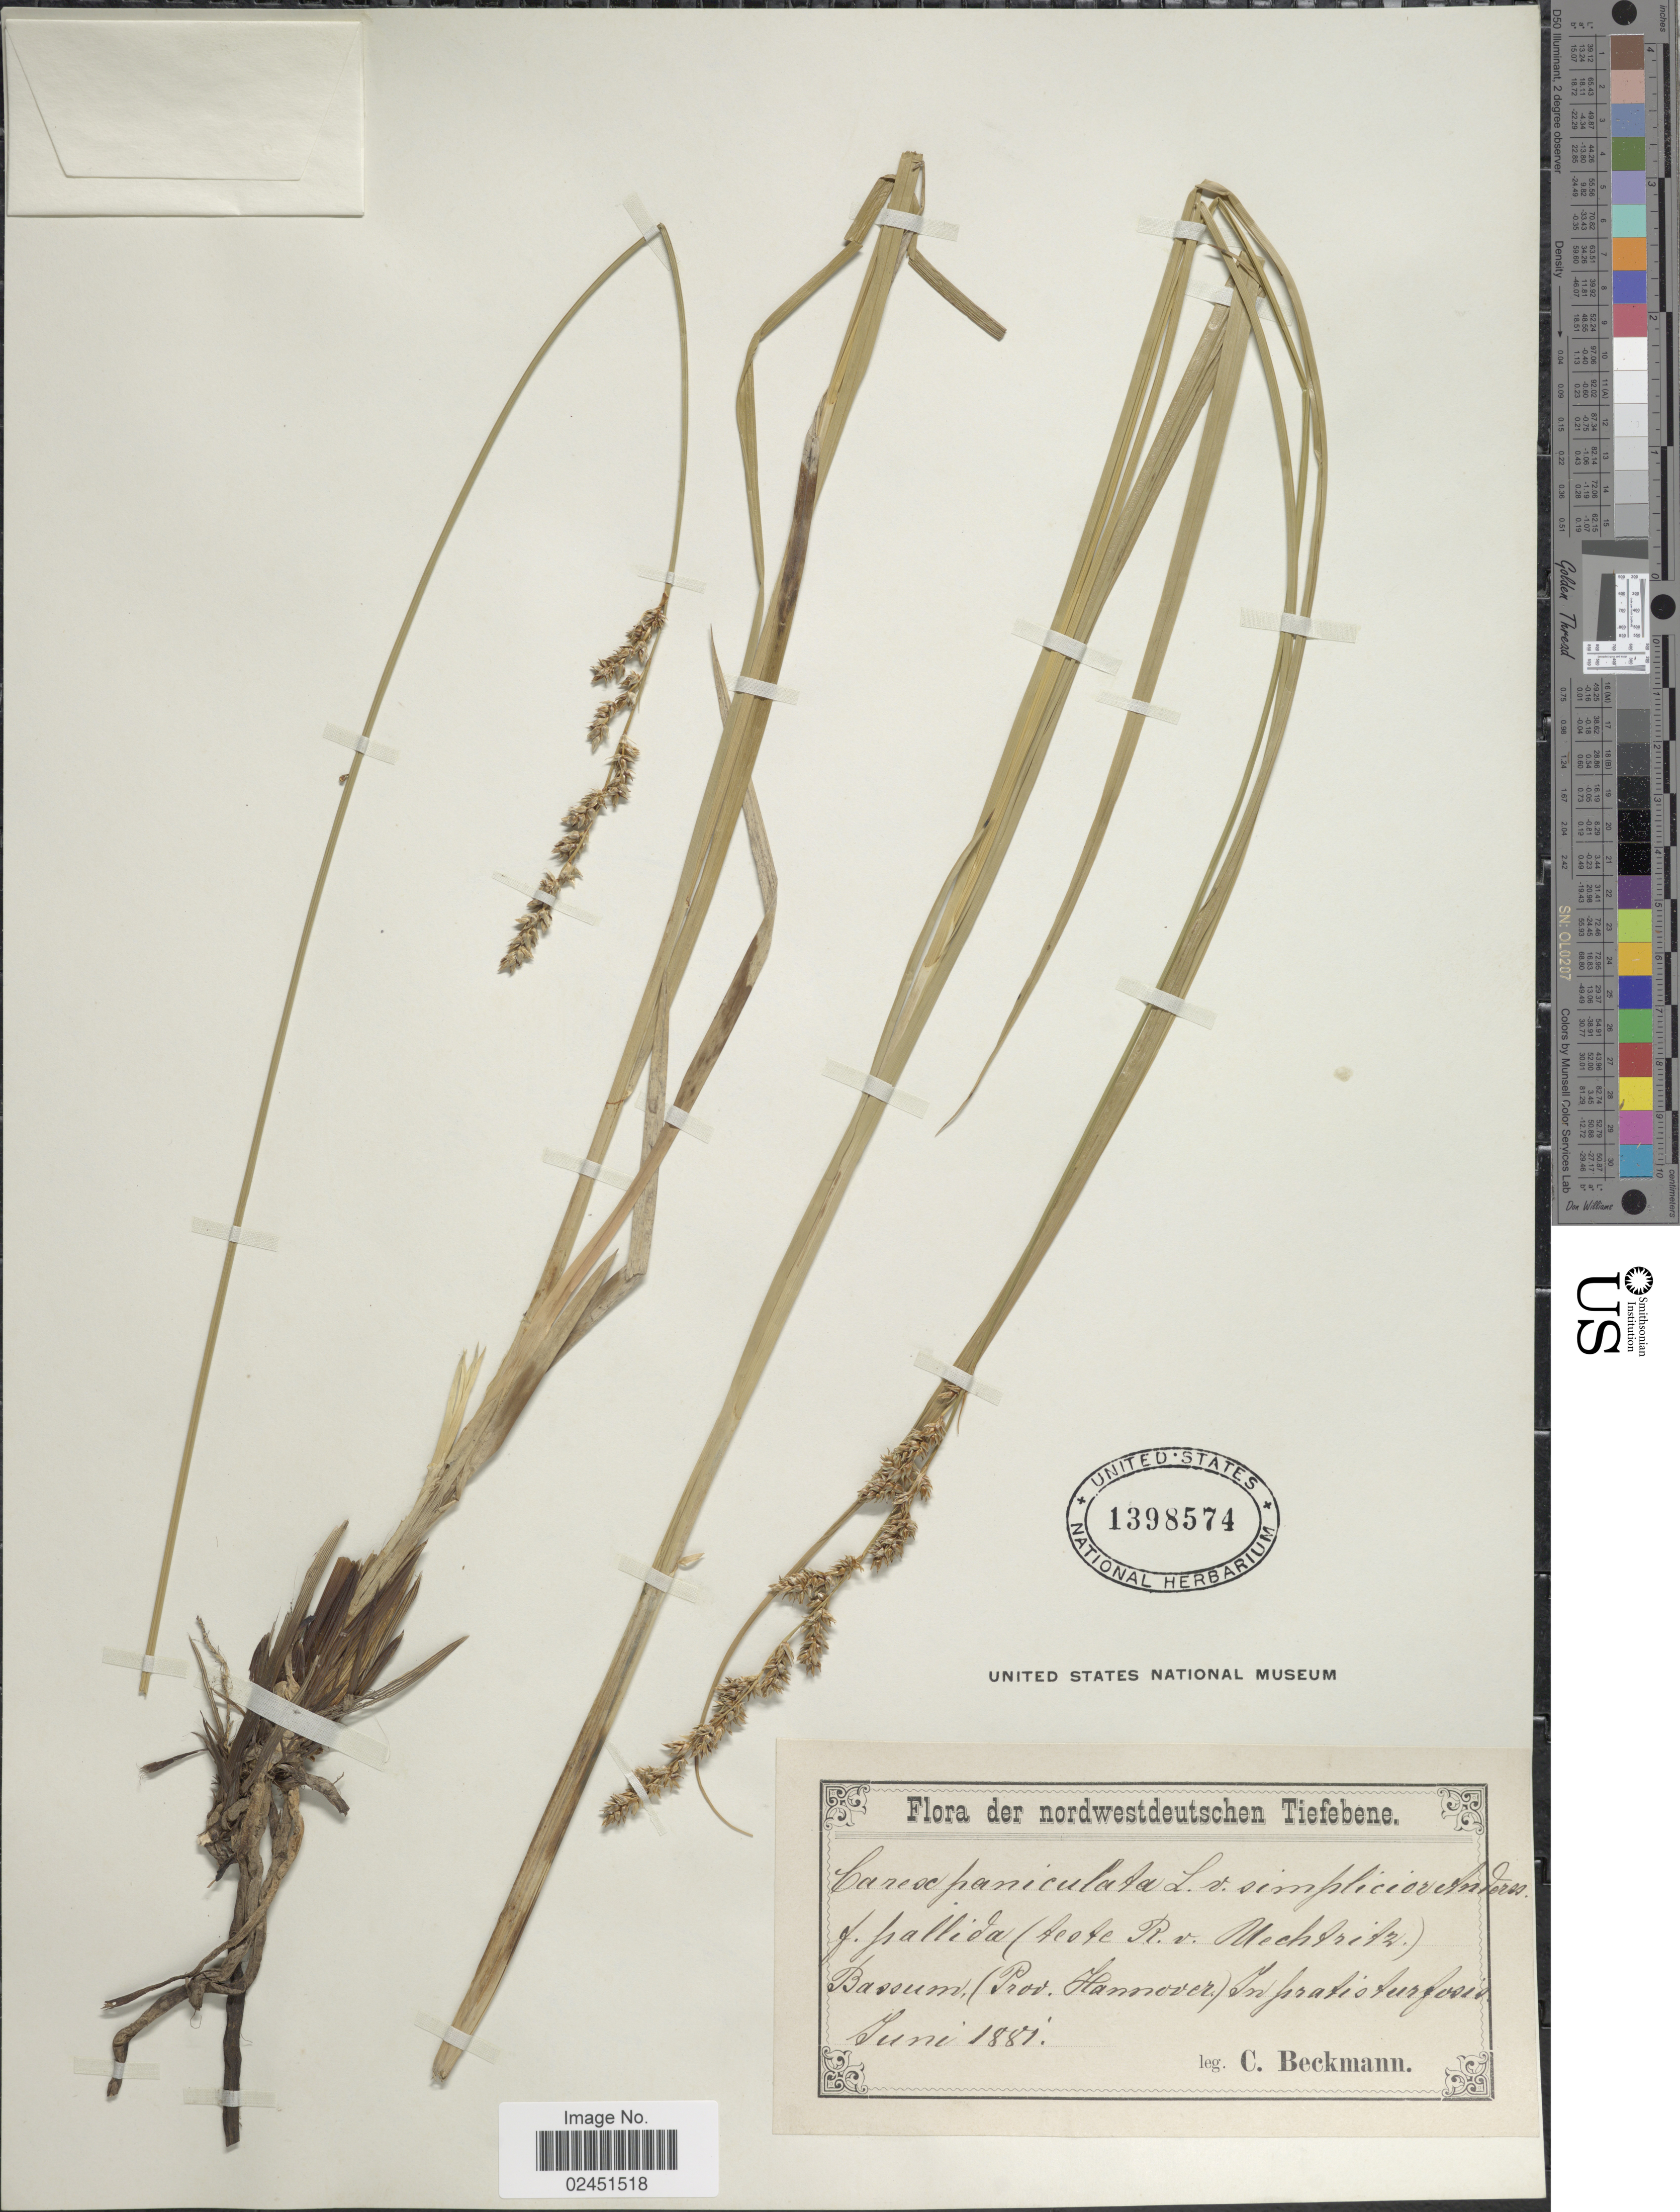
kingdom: Plantae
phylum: Tracheophyta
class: Liliopsida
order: Poales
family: Cyperaceae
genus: Carex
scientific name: Carex paniculata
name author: L.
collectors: C. Beckmann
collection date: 1881-06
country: Germany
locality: Nordwestdeutschen Tiefebene. Bassum (Prov. Hannover) In pratis furfosis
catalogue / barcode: US 1398574